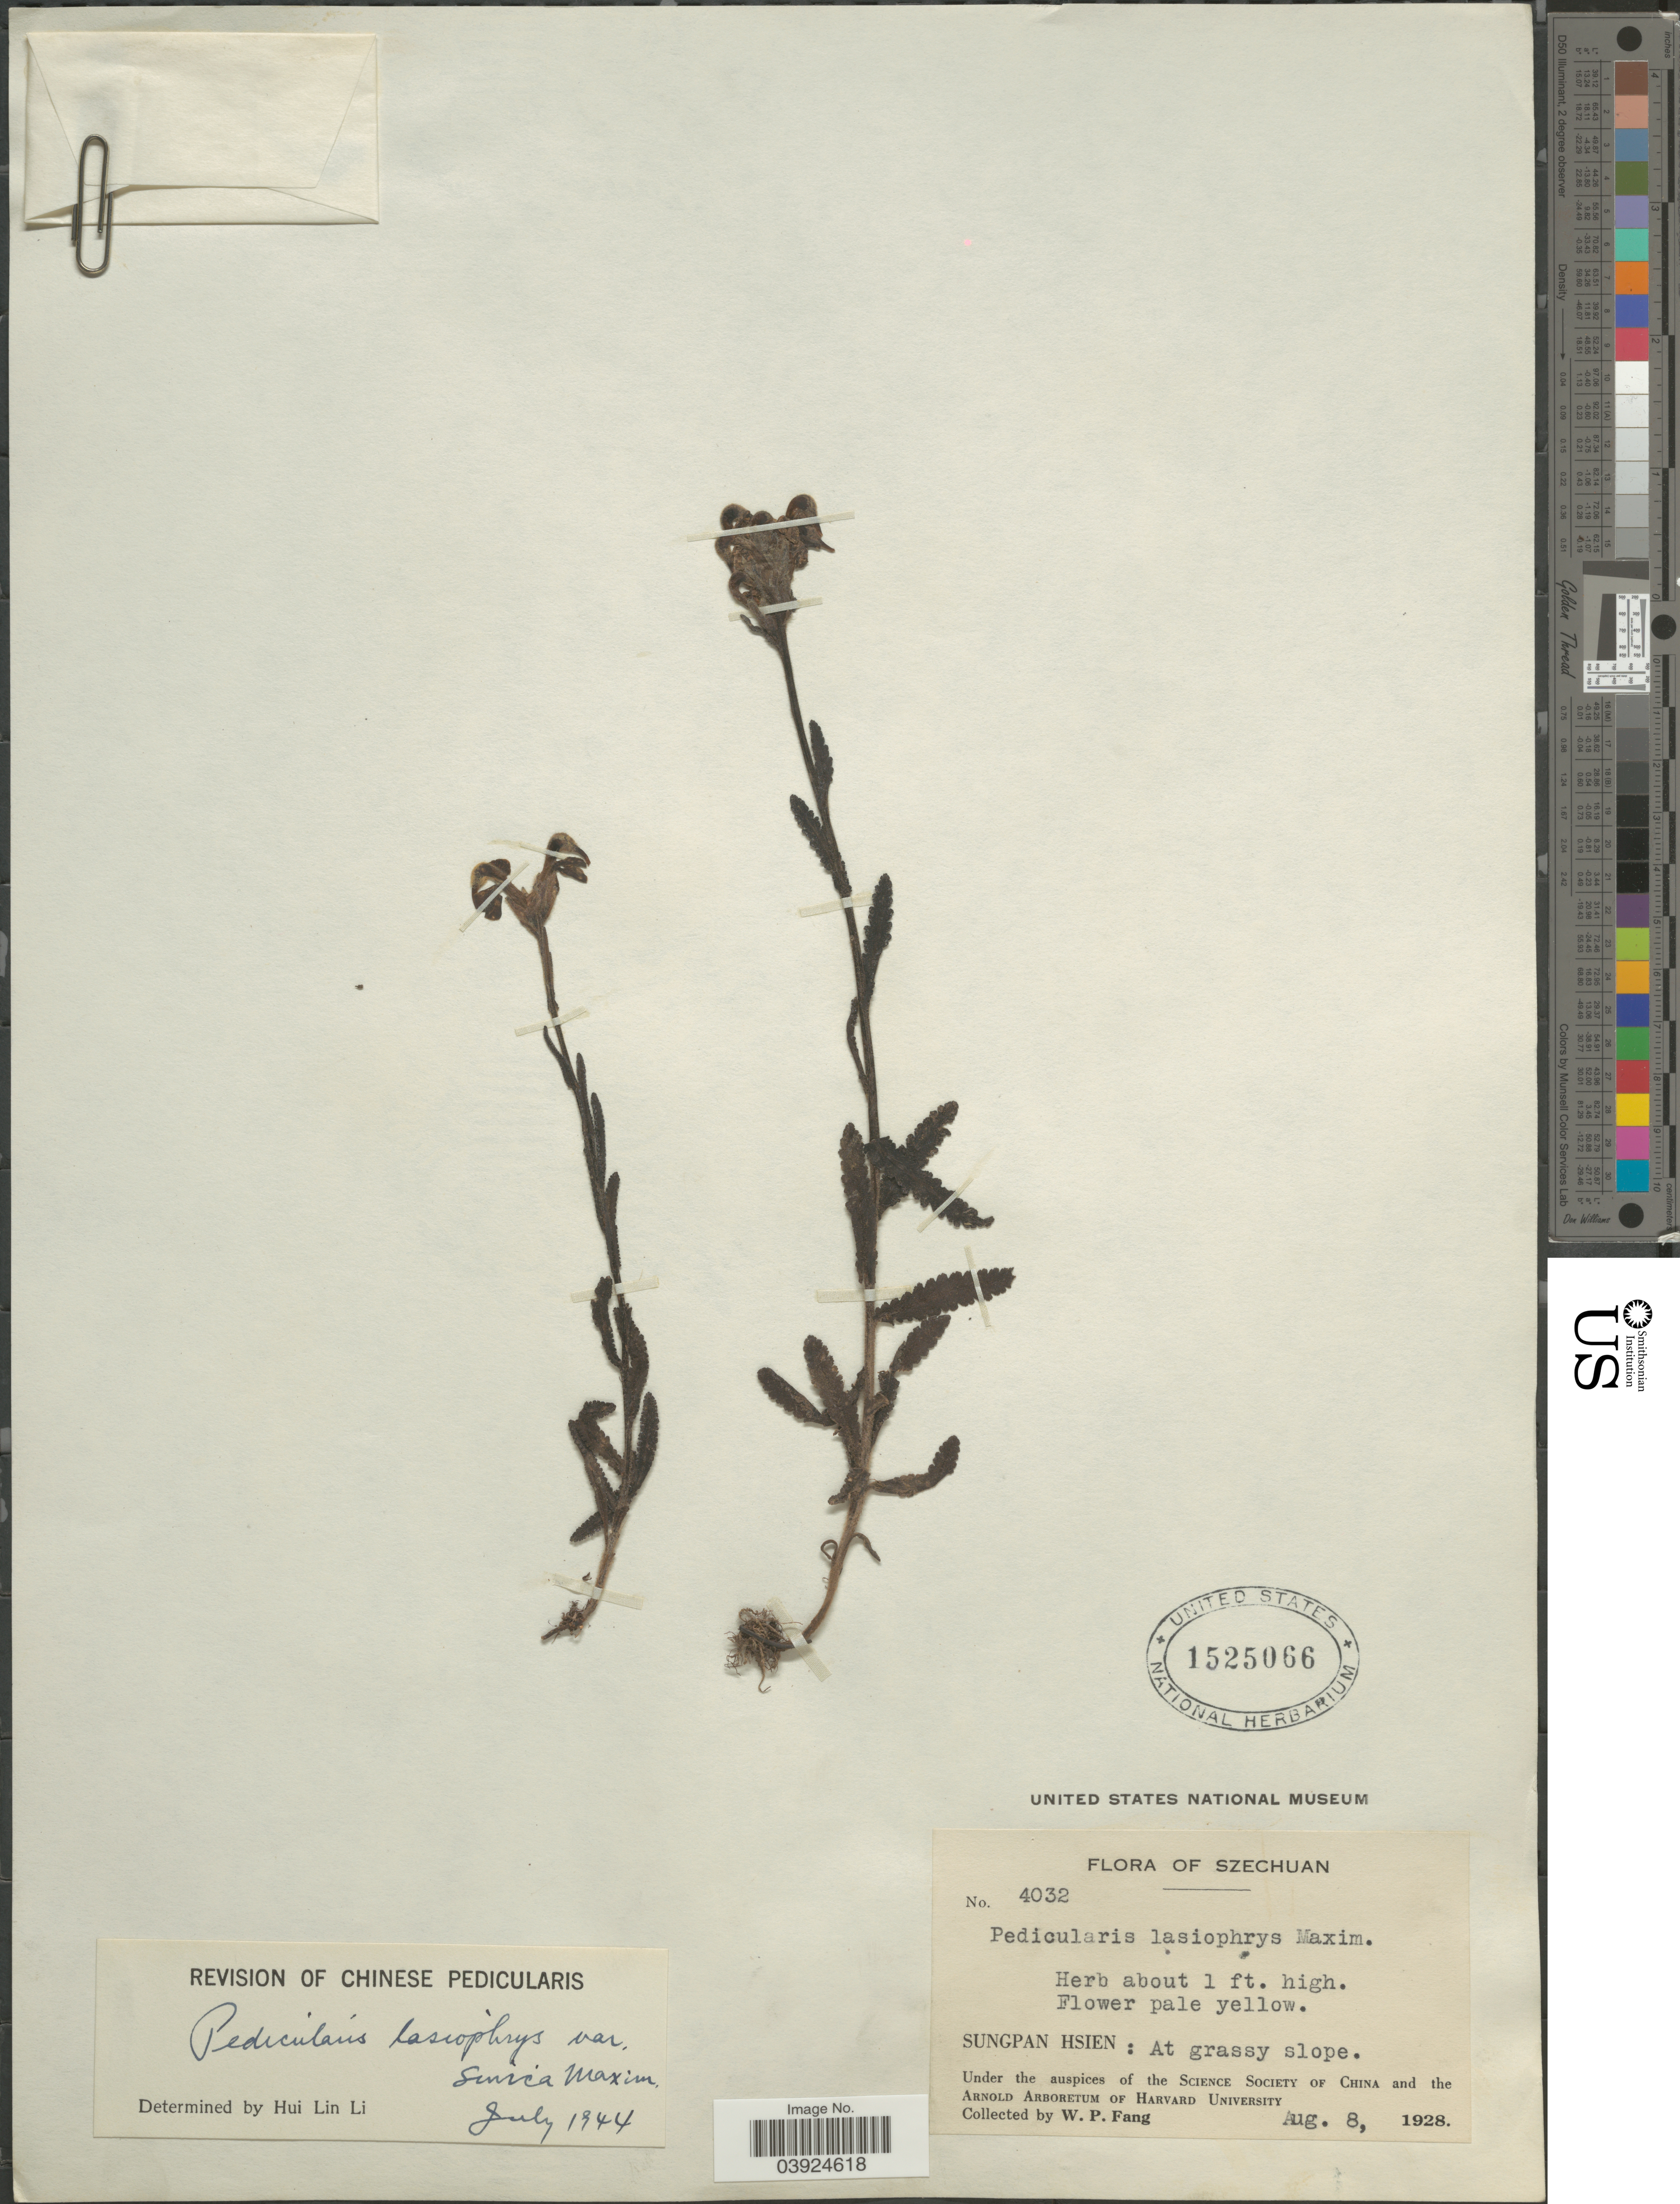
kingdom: Plantae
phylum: Tracheophyta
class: Magnoliopsida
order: Lamiales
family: Orobanchaceae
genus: Pedicularis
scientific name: Pedicularis lasiophrys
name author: Maxim.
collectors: W. P. Fang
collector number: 4032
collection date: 1928-08-08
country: China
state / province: Sichuan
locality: Szechuan. Sungpan Hsien: At grassy slope.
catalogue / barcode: US 1525066